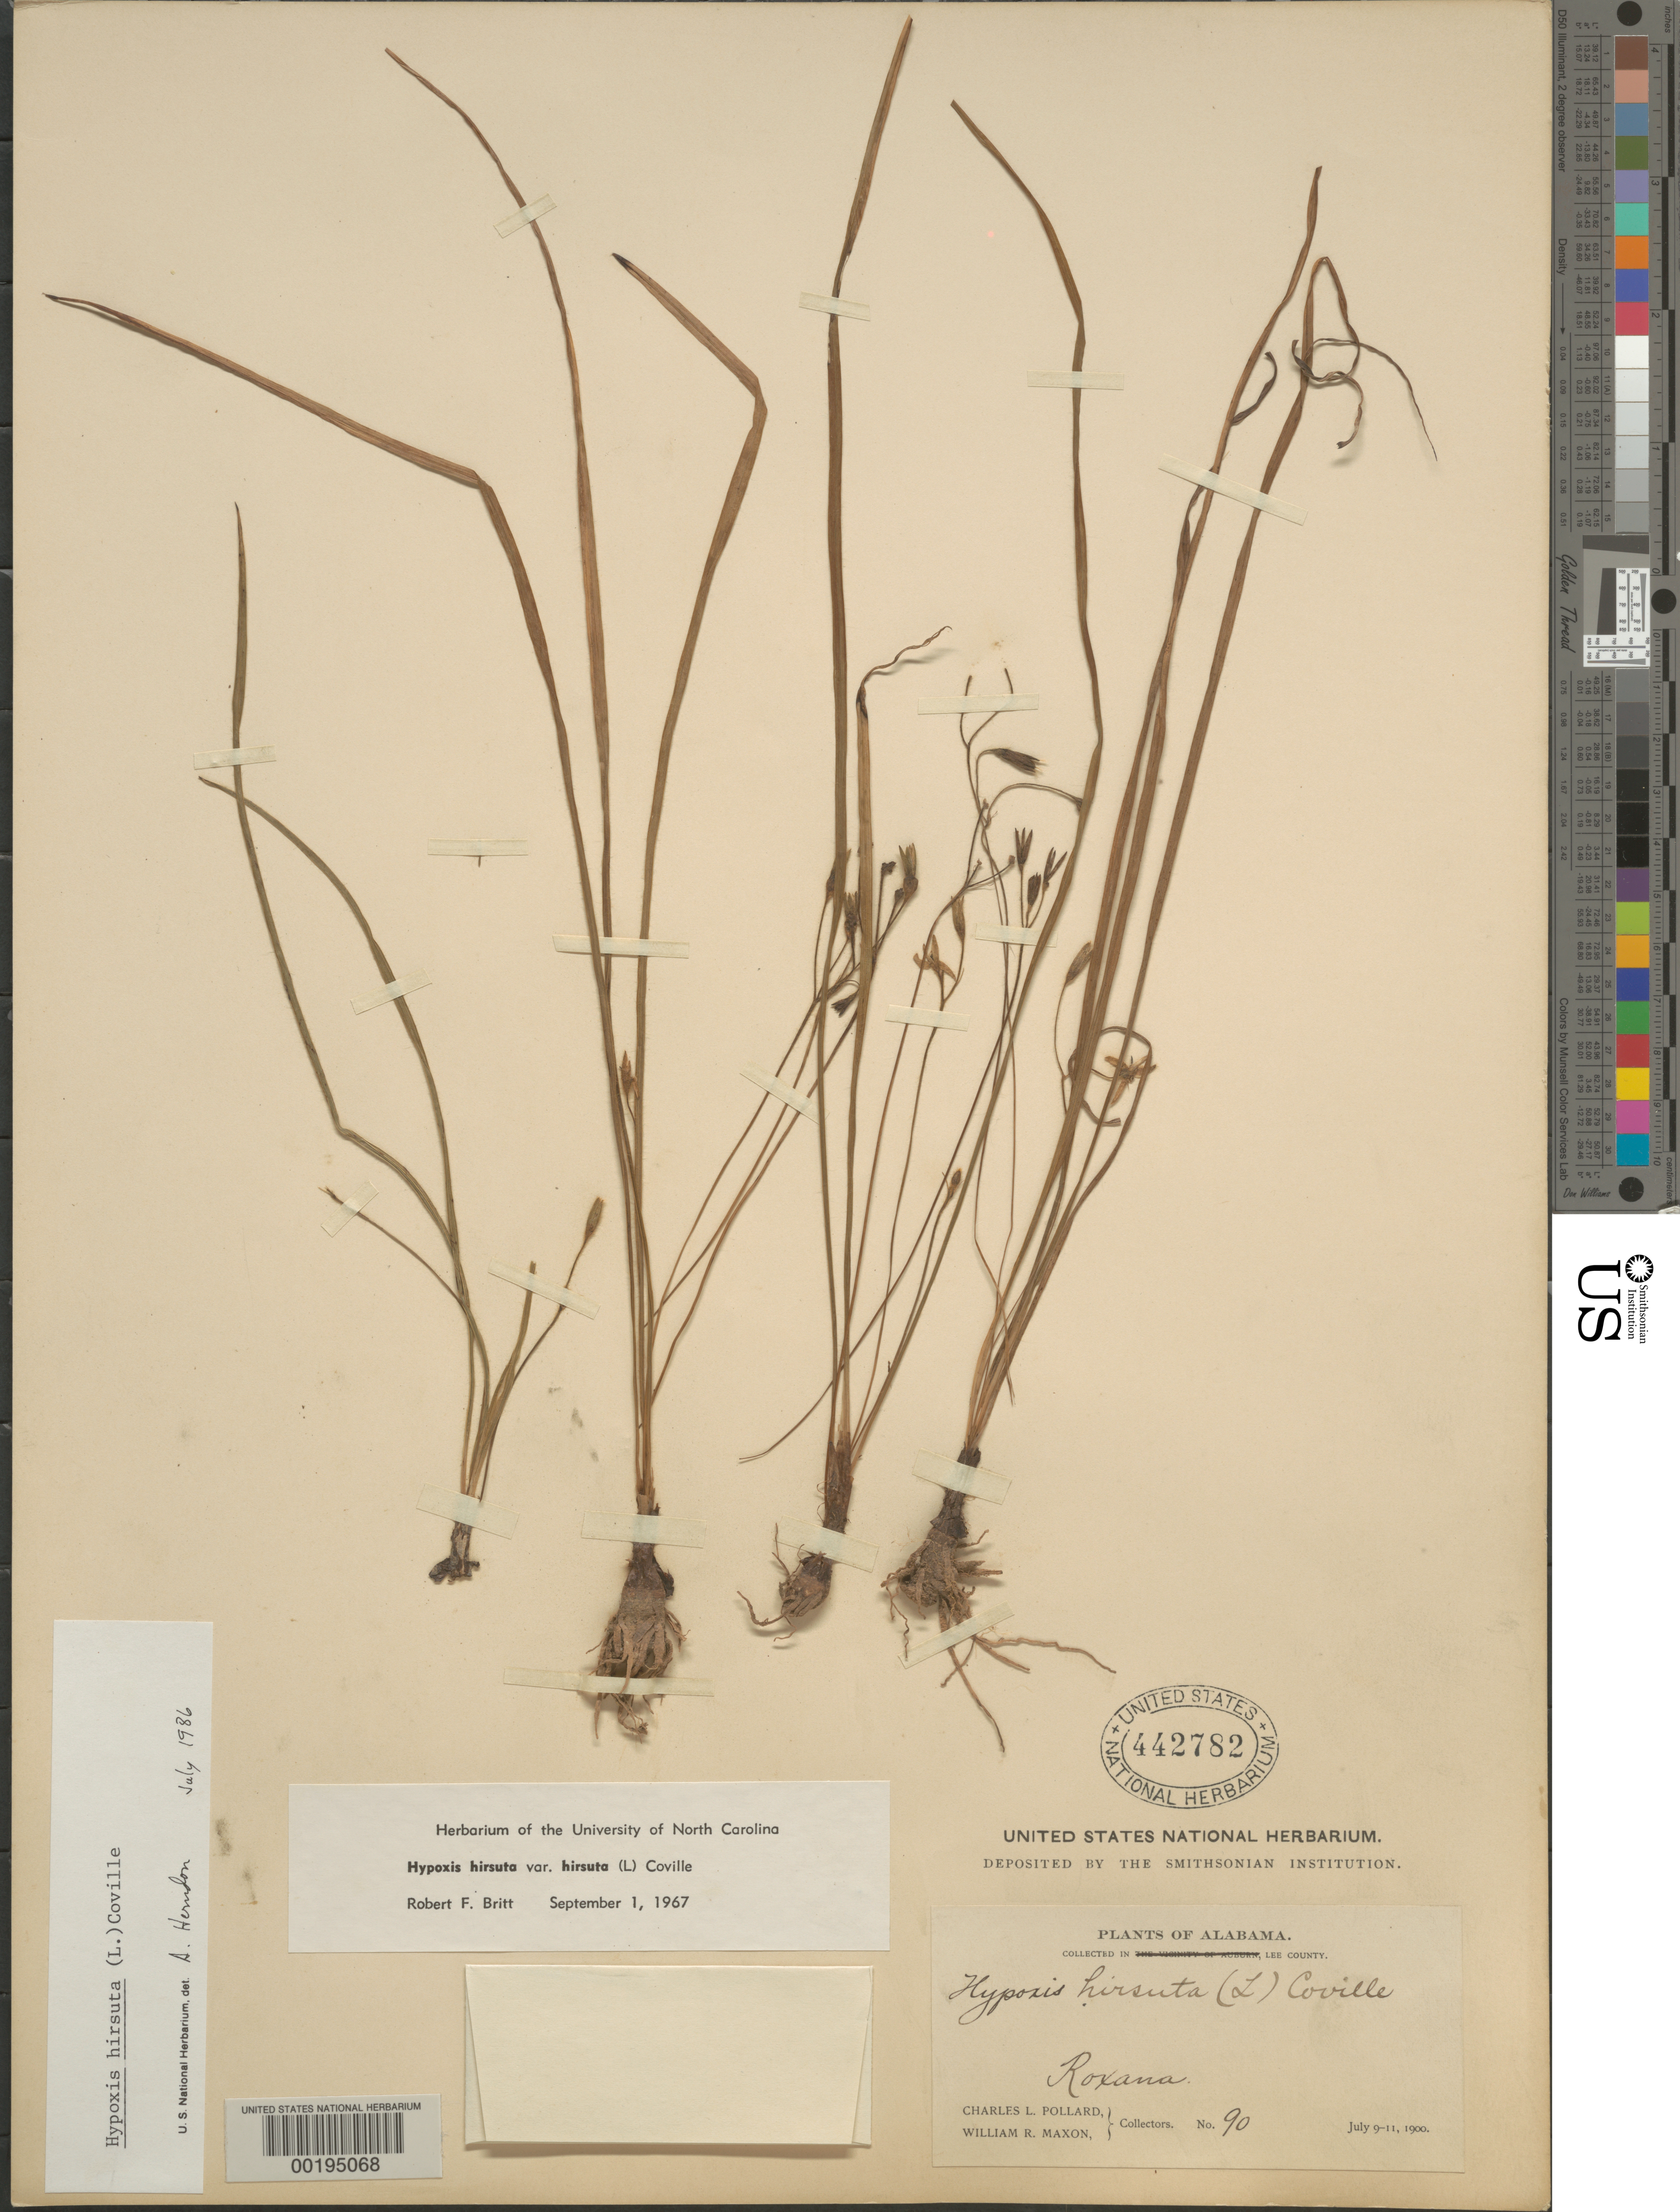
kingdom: Plantae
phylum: Tracheophyta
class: Liliopsida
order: Asparagales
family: Hypoxidaceae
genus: Hypoxis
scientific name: Hypoxis hirsuta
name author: (L.) Coville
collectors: C. L. Pollard & W. R. Maxon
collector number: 90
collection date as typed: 09 Jul 1900 to 11 Jul 1900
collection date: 1900-07-09/1900-07-11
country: United States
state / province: Alabama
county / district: Lee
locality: Roxana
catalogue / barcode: US 442782